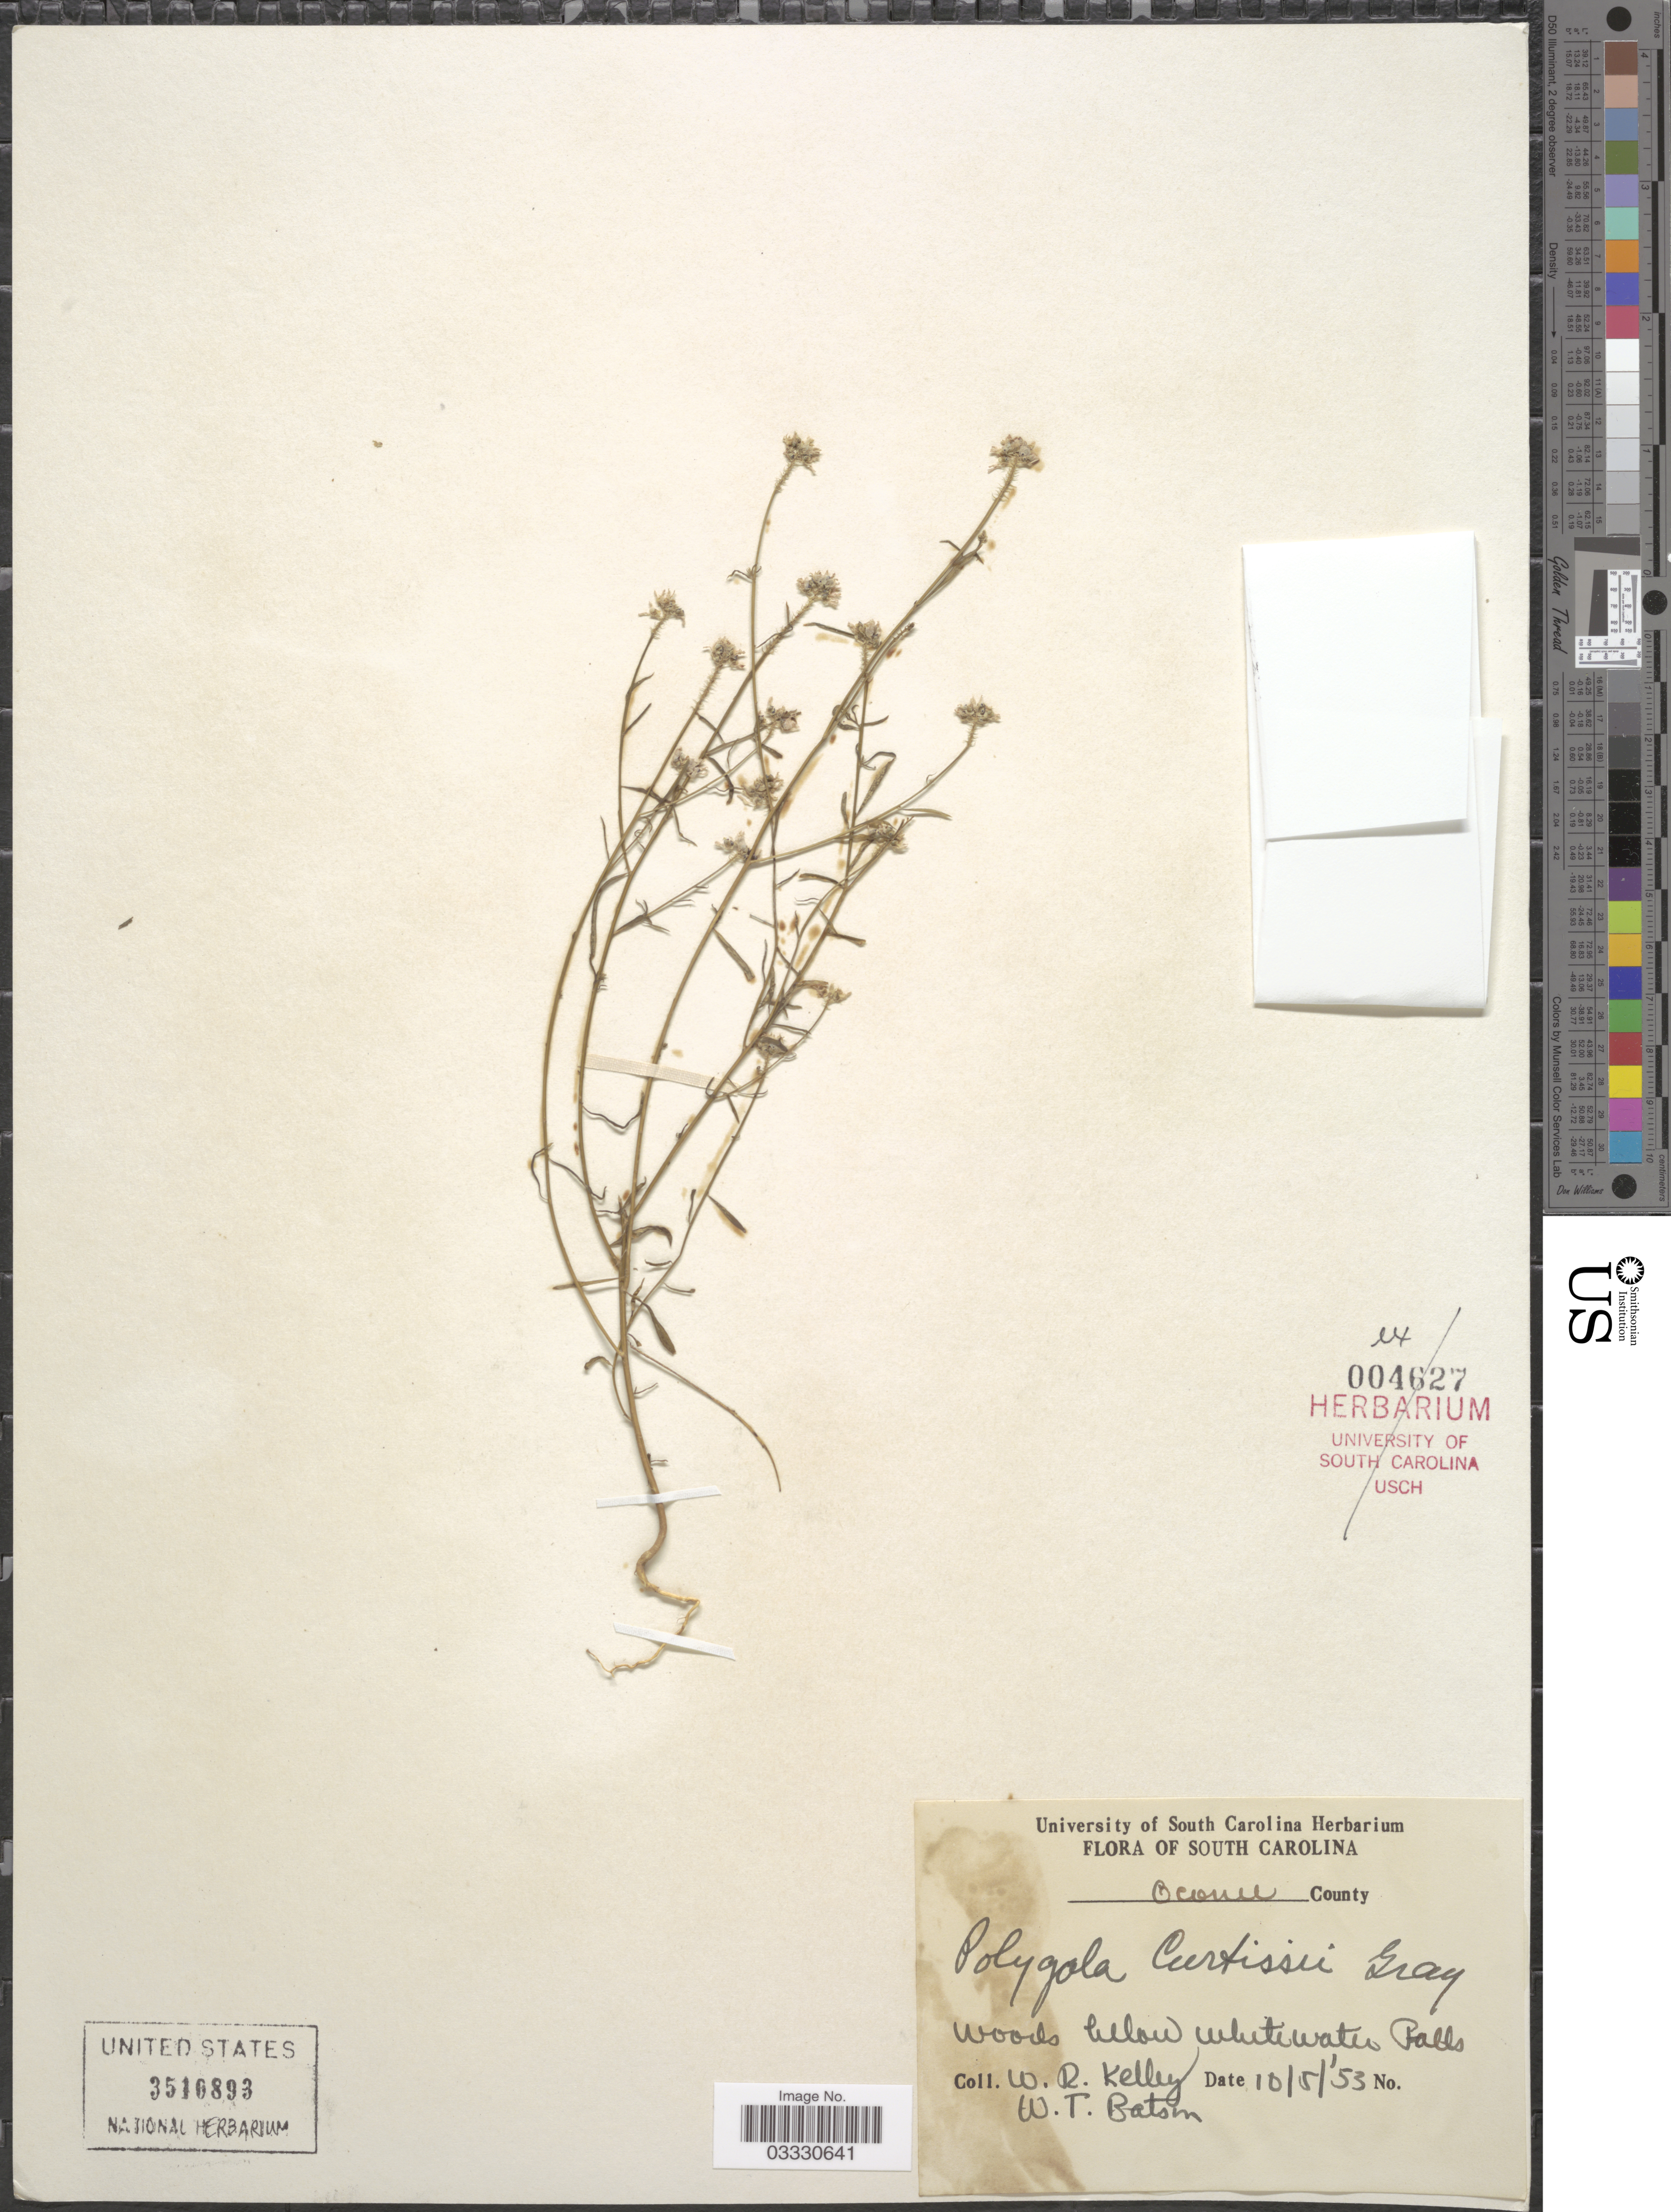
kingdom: Plantae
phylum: Tracheophyta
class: Magnoliopsida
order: Fabales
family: Polygalaceae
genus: Polygala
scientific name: Polygala curtissii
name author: A. Gray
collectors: W. R. Kelley & W. Batson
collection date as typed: Transcribed d/m/y: 5/10/53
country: United States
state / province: South Carolina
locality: Oconee County. Woods below Whitewater Falls.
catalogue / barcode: US 3510893